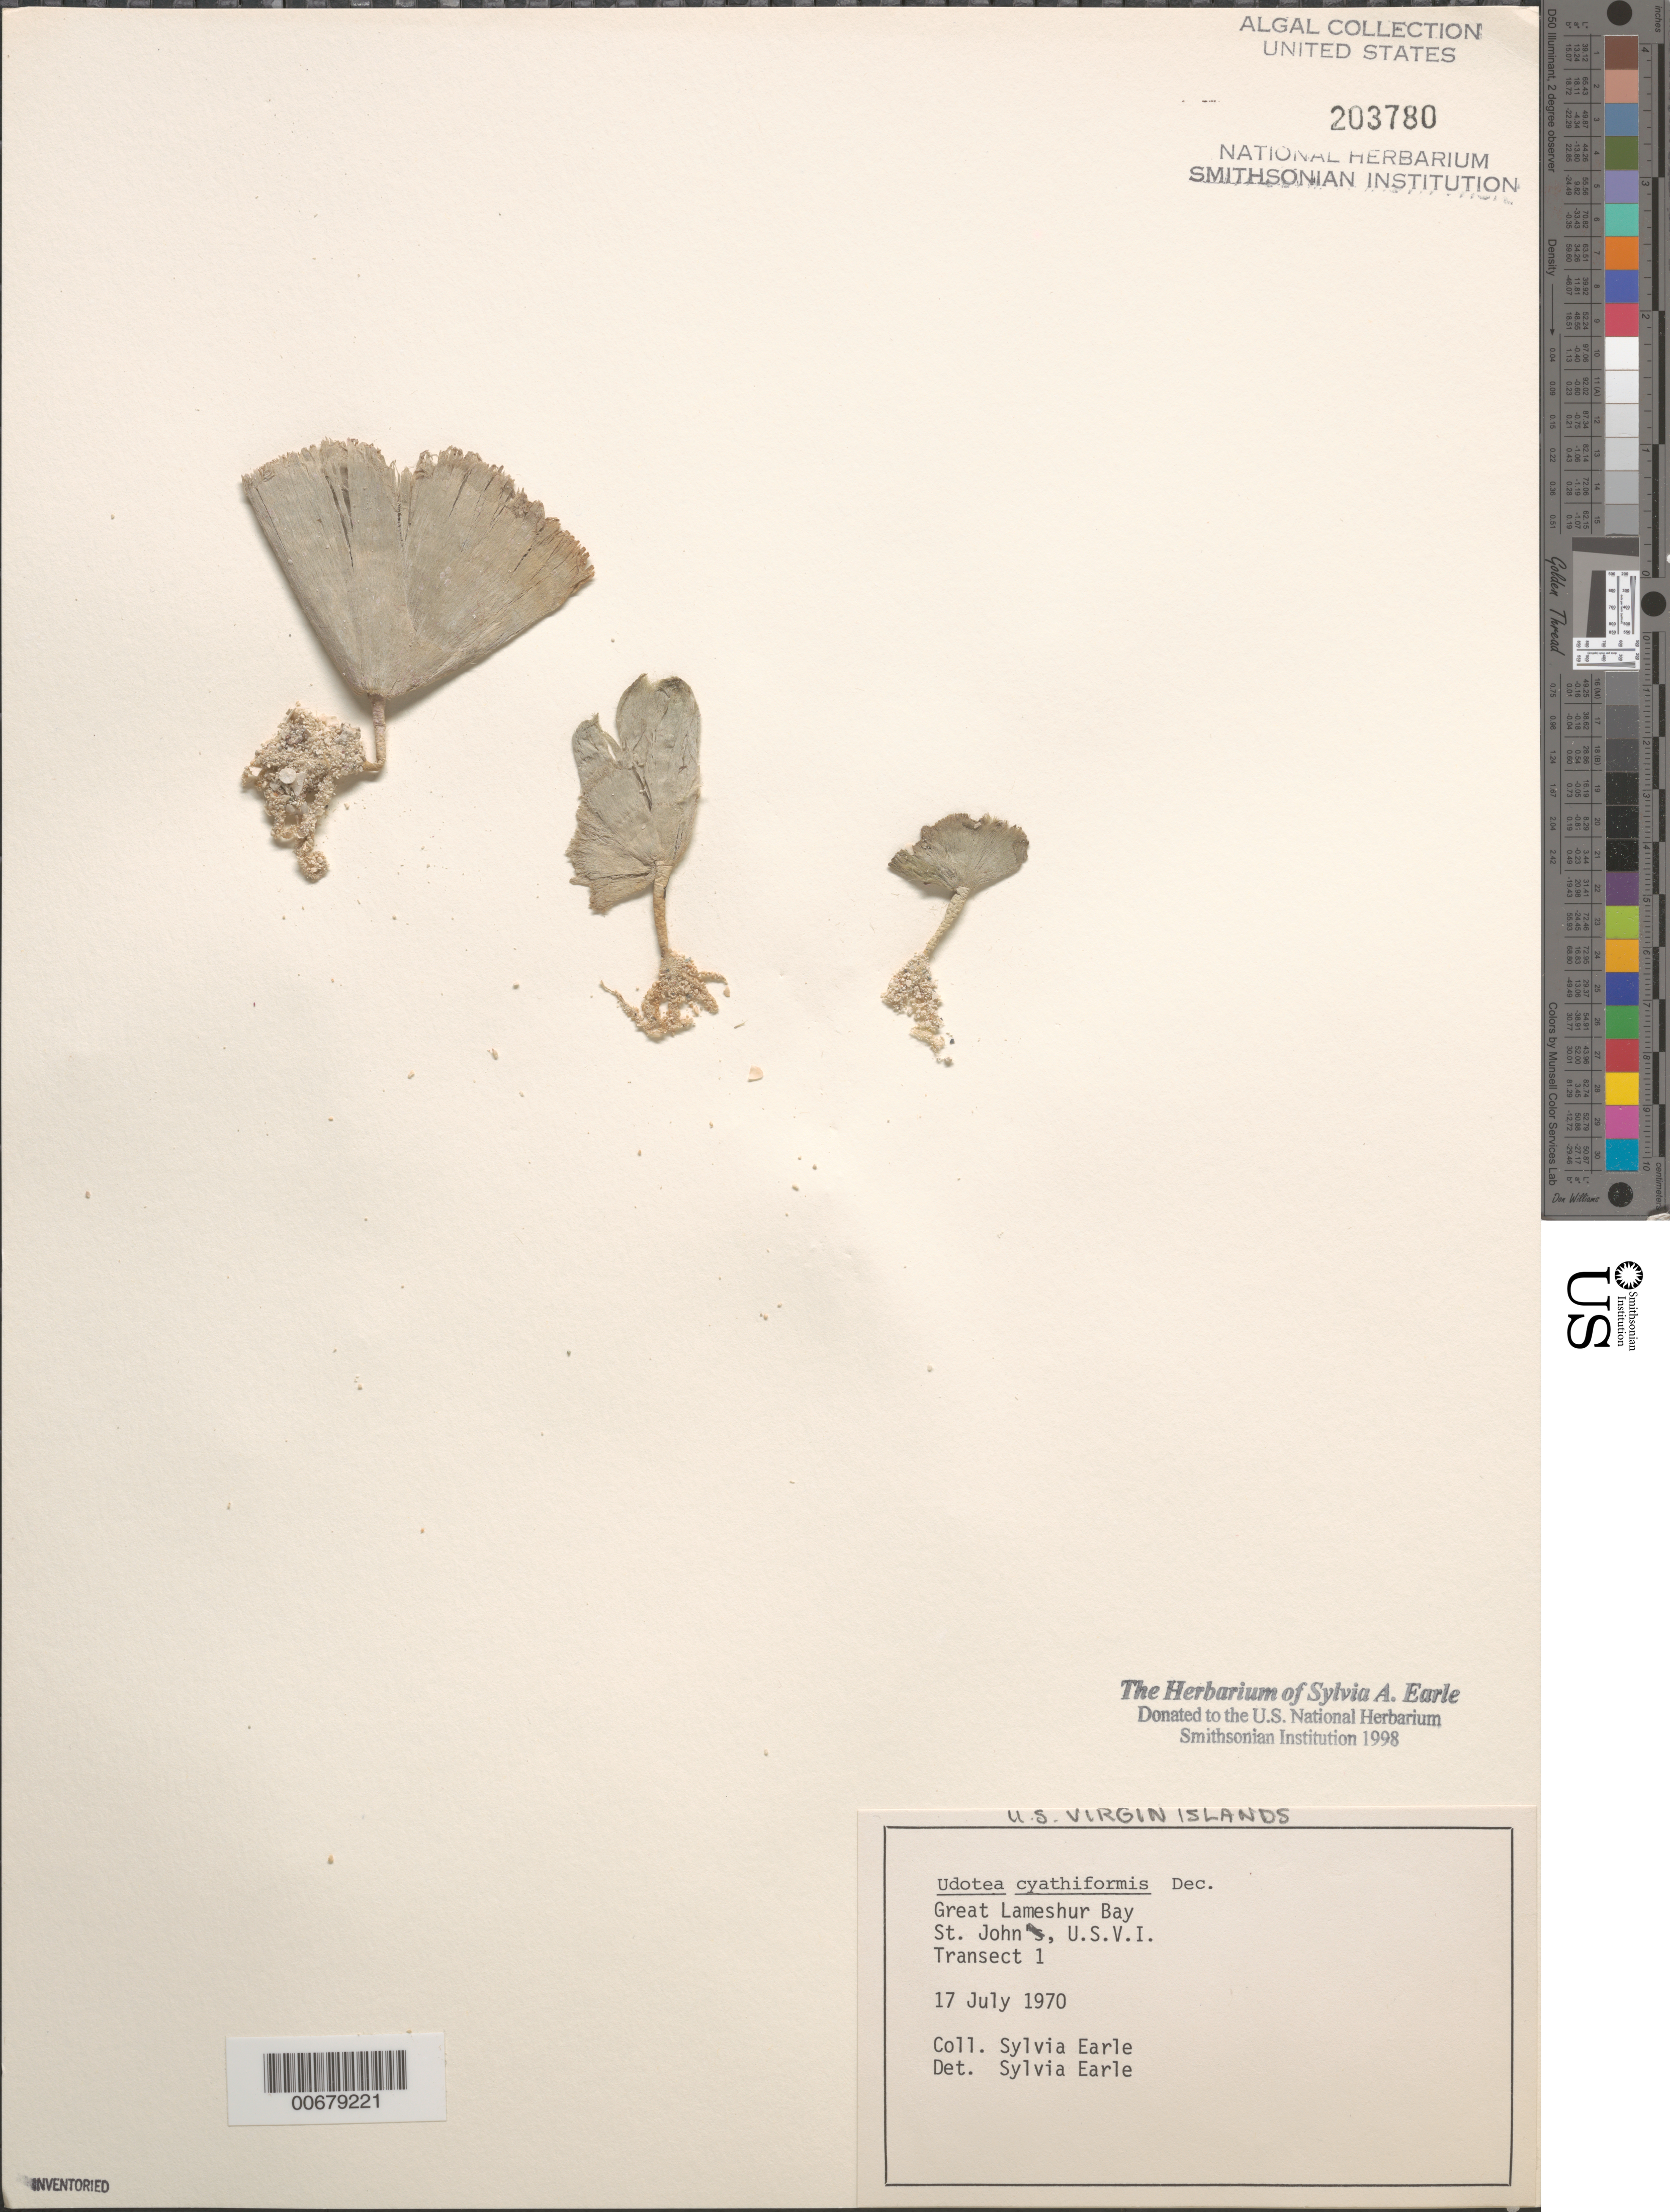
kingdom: Plantae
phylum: Chlorophyta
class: Ulvophyceae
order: Bryopsidales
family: Udoteaceae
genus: Udotea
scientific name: Udotea cyathiformis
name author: Decne.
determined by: Earle, S. A.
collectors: S. A. Earle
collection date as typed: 17 Jul 1970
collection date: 1970-07-17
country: U.S. Virgin Islands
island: St. John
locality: Great Lameshur Bay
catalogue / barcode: US 203780